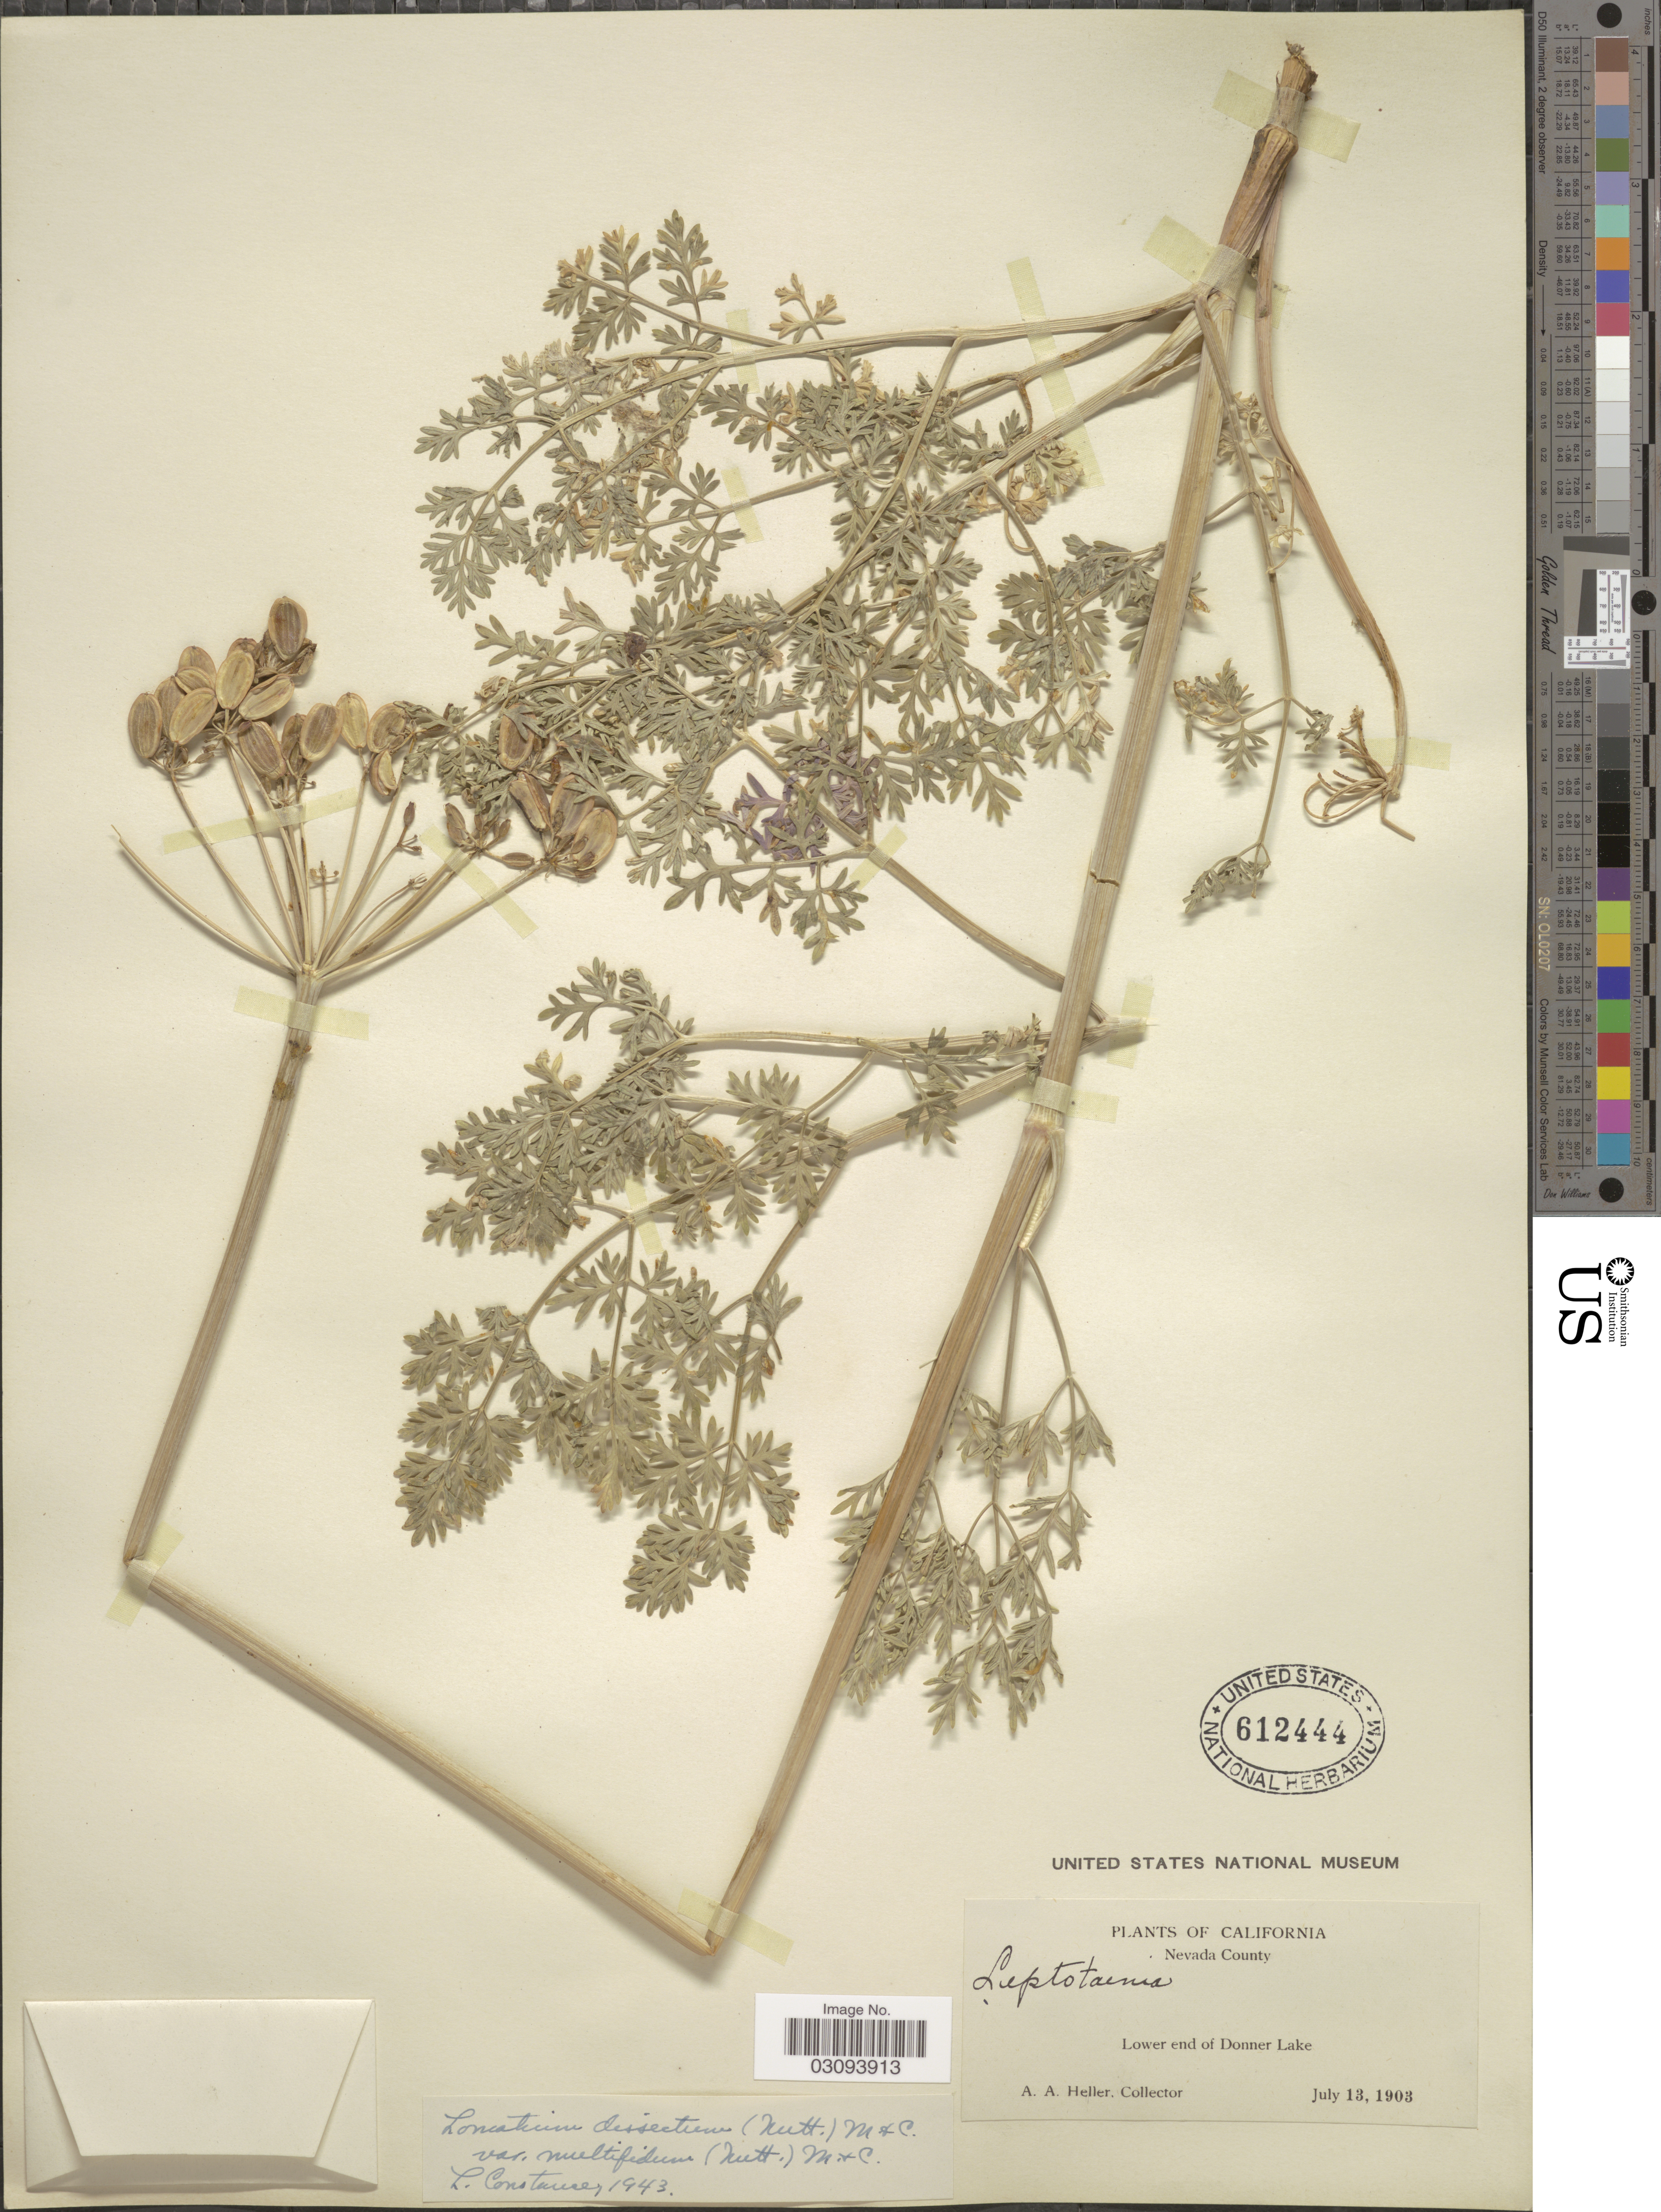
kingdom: Plantae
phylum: Tracheophyta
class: Magnoliopsida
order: Apiales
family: Apiaceae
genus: Lomatium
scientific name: Lomatium dissectum var. multifidum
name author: (Nutt.) Mathias & Constance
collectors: A. A. Heller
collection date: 1903-07-13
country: United States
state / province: California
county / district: Nevada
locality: Nevada County. Lower end of Donner Lake.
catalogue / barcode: US 612444